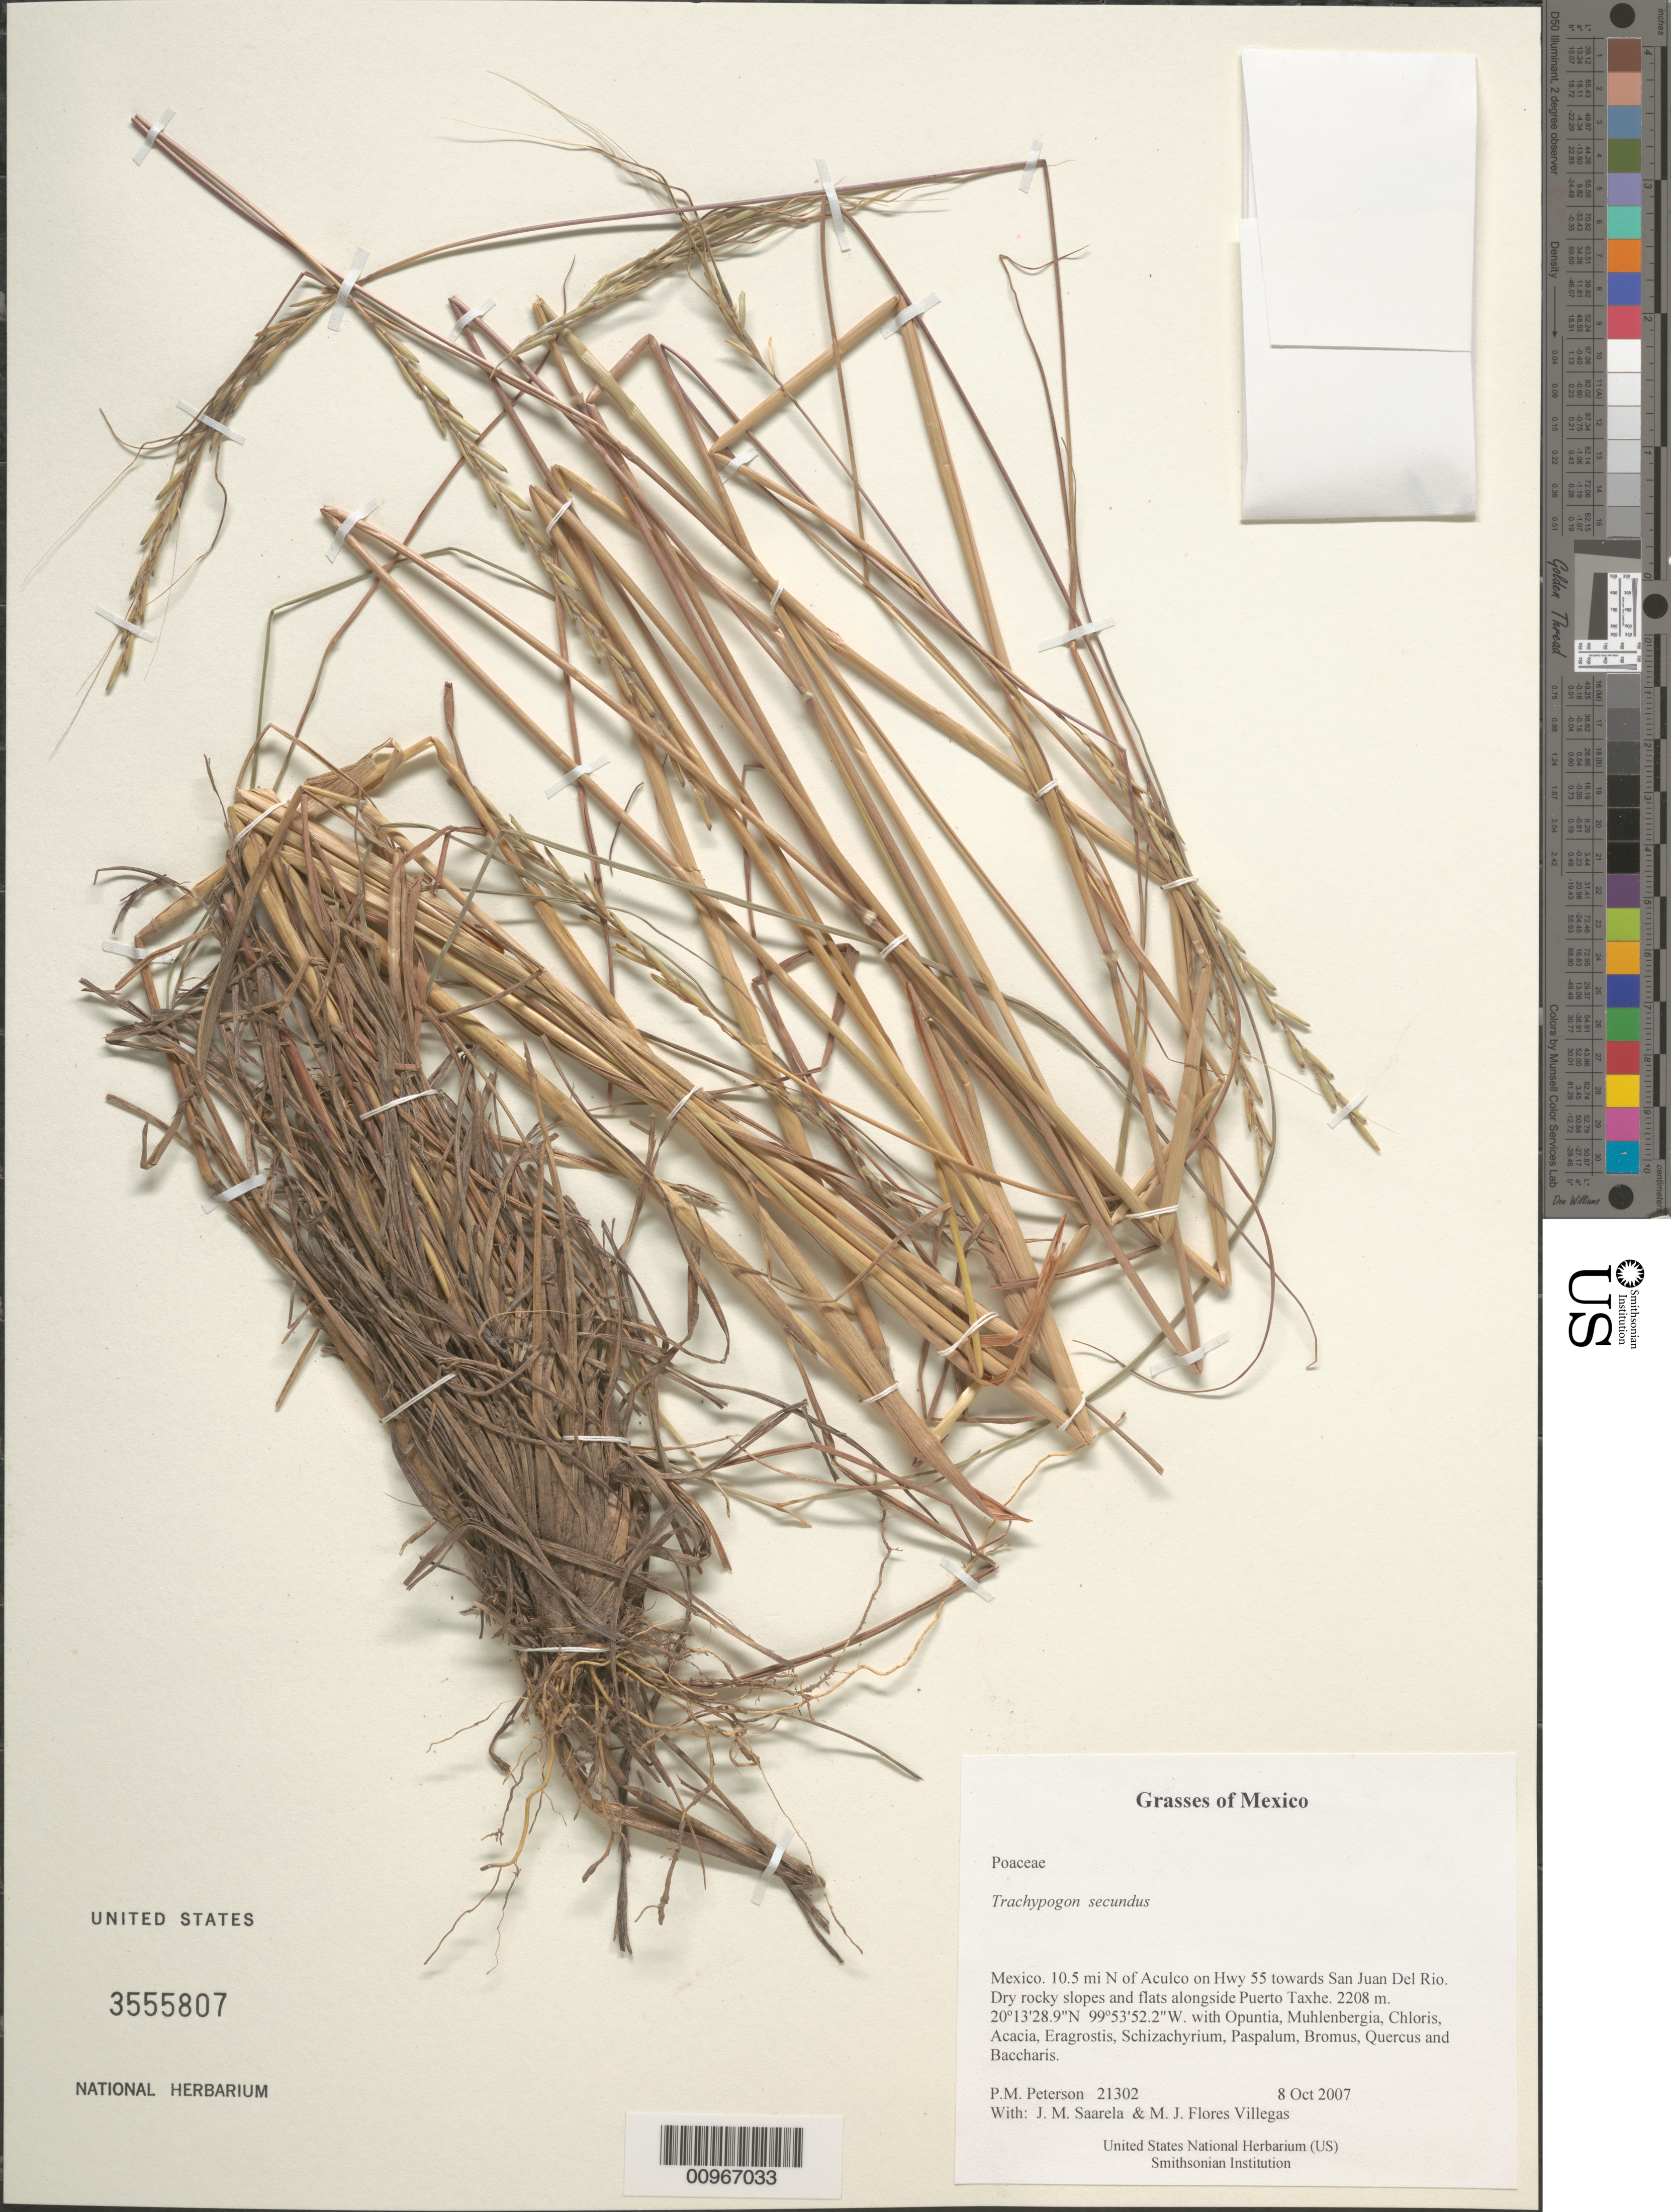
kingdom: Plantae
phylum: Tracheophyta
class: Liliopsida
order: Poales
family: Poaceae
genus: Trachypogon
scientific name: Trachypogon secundus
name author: (J. Presl) Scribn.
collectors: P. M. Peterson, J. Saarela & M. Flores Villegas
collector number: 21302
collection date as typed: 08 Oct 2007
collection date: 2007-10-08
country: Mexico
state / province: México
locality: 10.5 mi N of Aculco on Hwy 55 towards San Juan Del Rio. Dry rocky slopes and flats alongside Puerto Taxhe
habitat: with Opuntia, Muhlenbergia, Chloris, Acacia, Eragrostis, Schizachyrium, Paspalum, Bromus, Quercus and Baccharis.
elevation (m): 2208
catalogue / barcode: US 355807